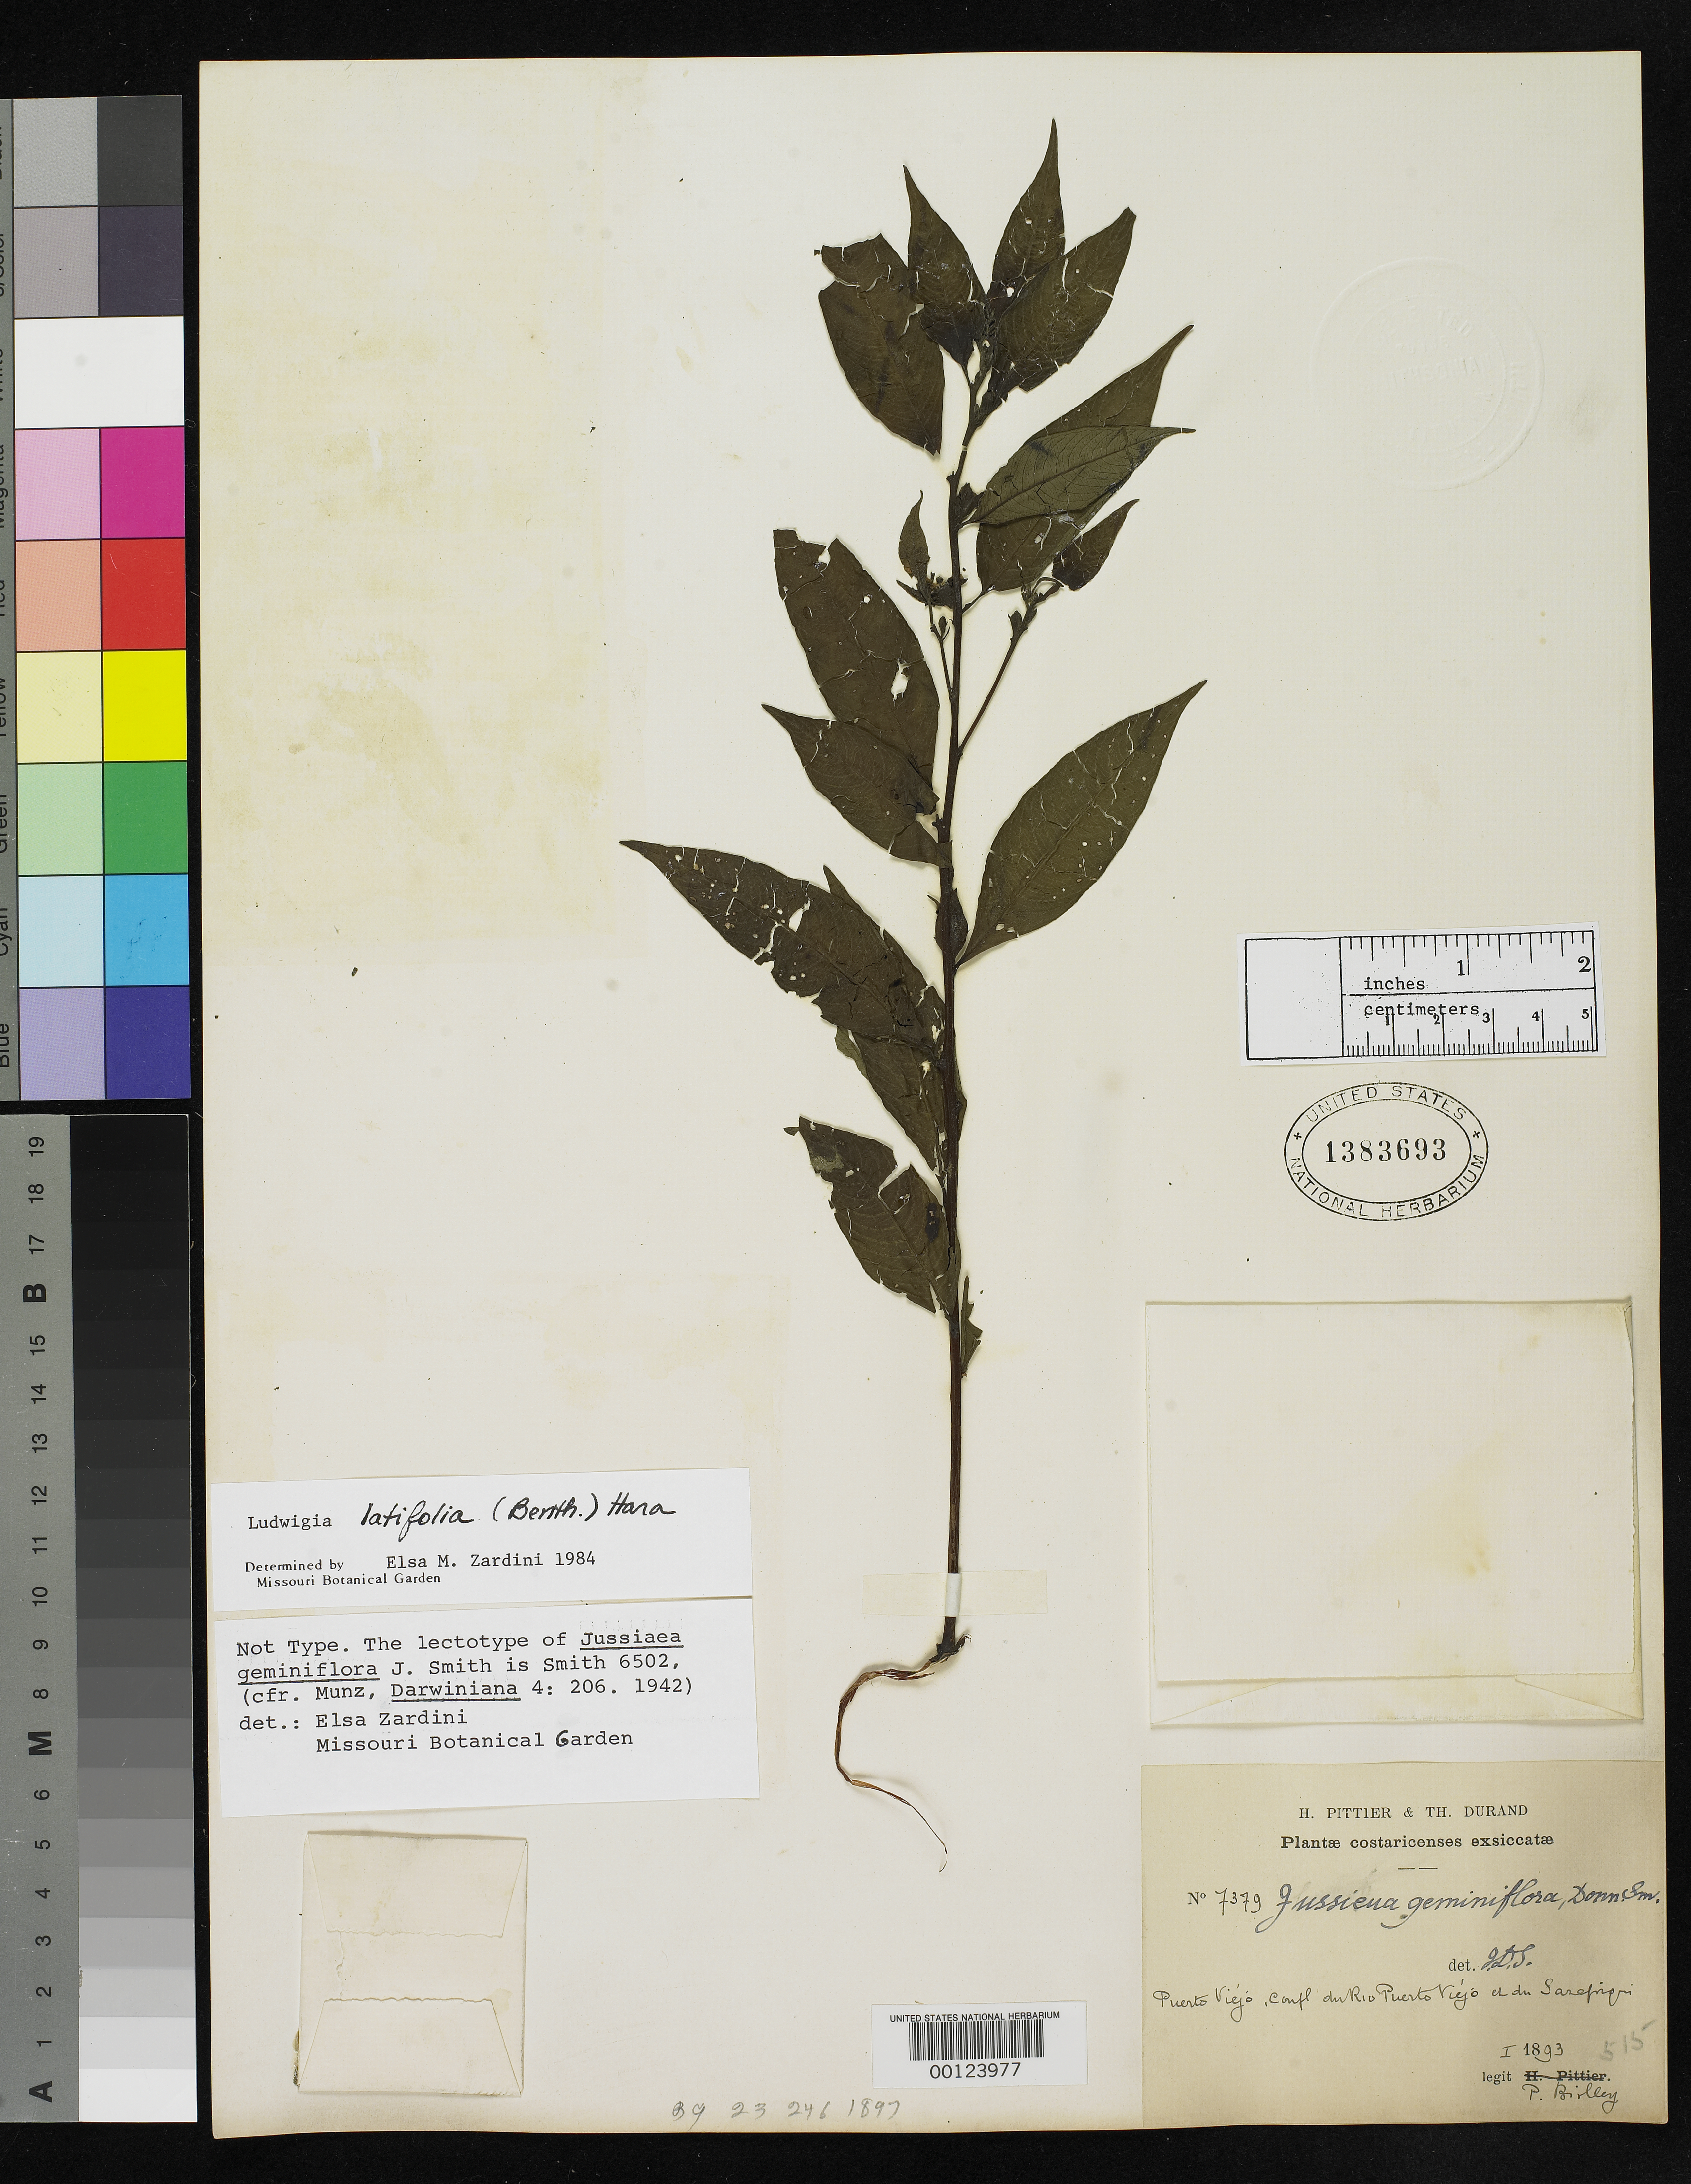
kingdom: Plantae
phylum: Tracheophyta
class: Magnoliopsida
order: Myrtales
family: Onagraceae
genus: Jussiaea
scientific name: Jussiaea geminiflora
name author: Donn. Sm.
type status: Isotype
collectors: P. Biolley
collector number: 7379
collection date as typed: Jan 1893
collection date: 1893-01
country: Costa Rica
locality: Puerto Viejo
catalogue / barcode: US 1383693